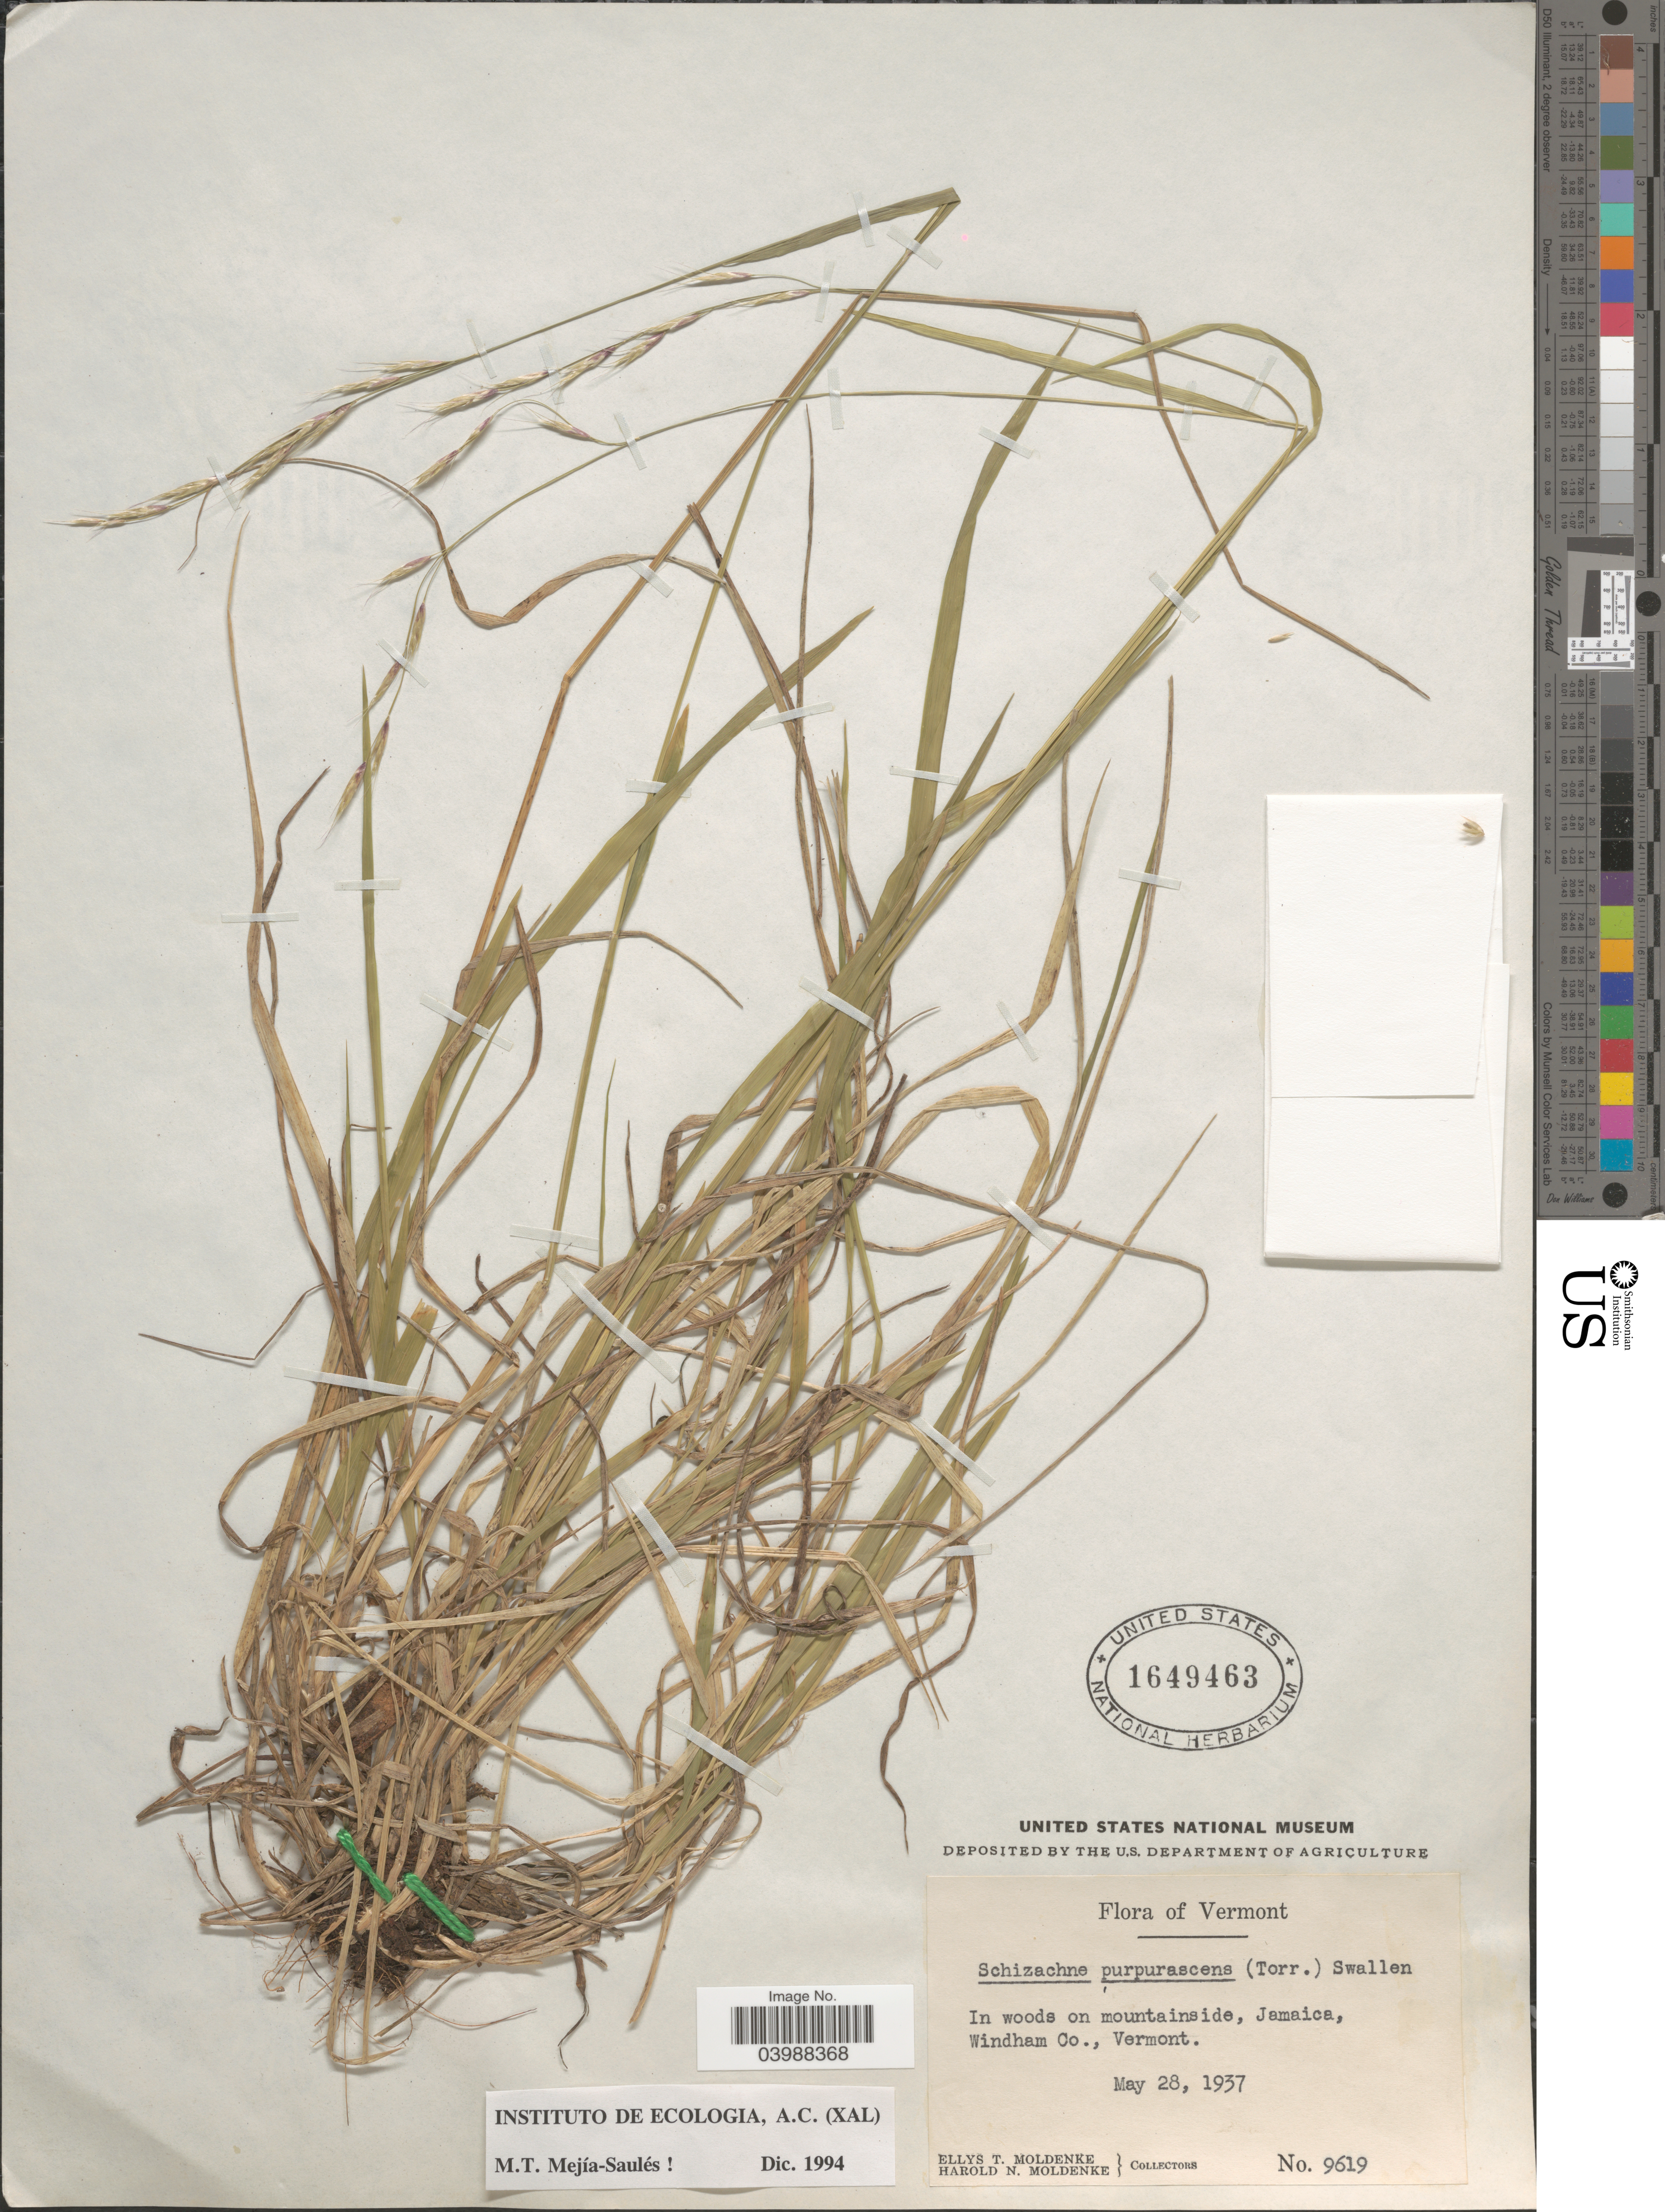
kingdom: Plantae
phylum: Tracheophyta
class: Liliopsida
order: Poales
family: Poaceae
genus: Schizachne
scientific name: Schizachne purpurascens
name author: (Torr.) Swallen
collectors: E. Moldenke & H. N. Moldenke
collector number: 9619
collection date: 1937-05-28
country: United States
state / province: Vermont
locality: In woods on mountainside, Jamaica, Windham Co.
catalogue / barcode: US 1649463